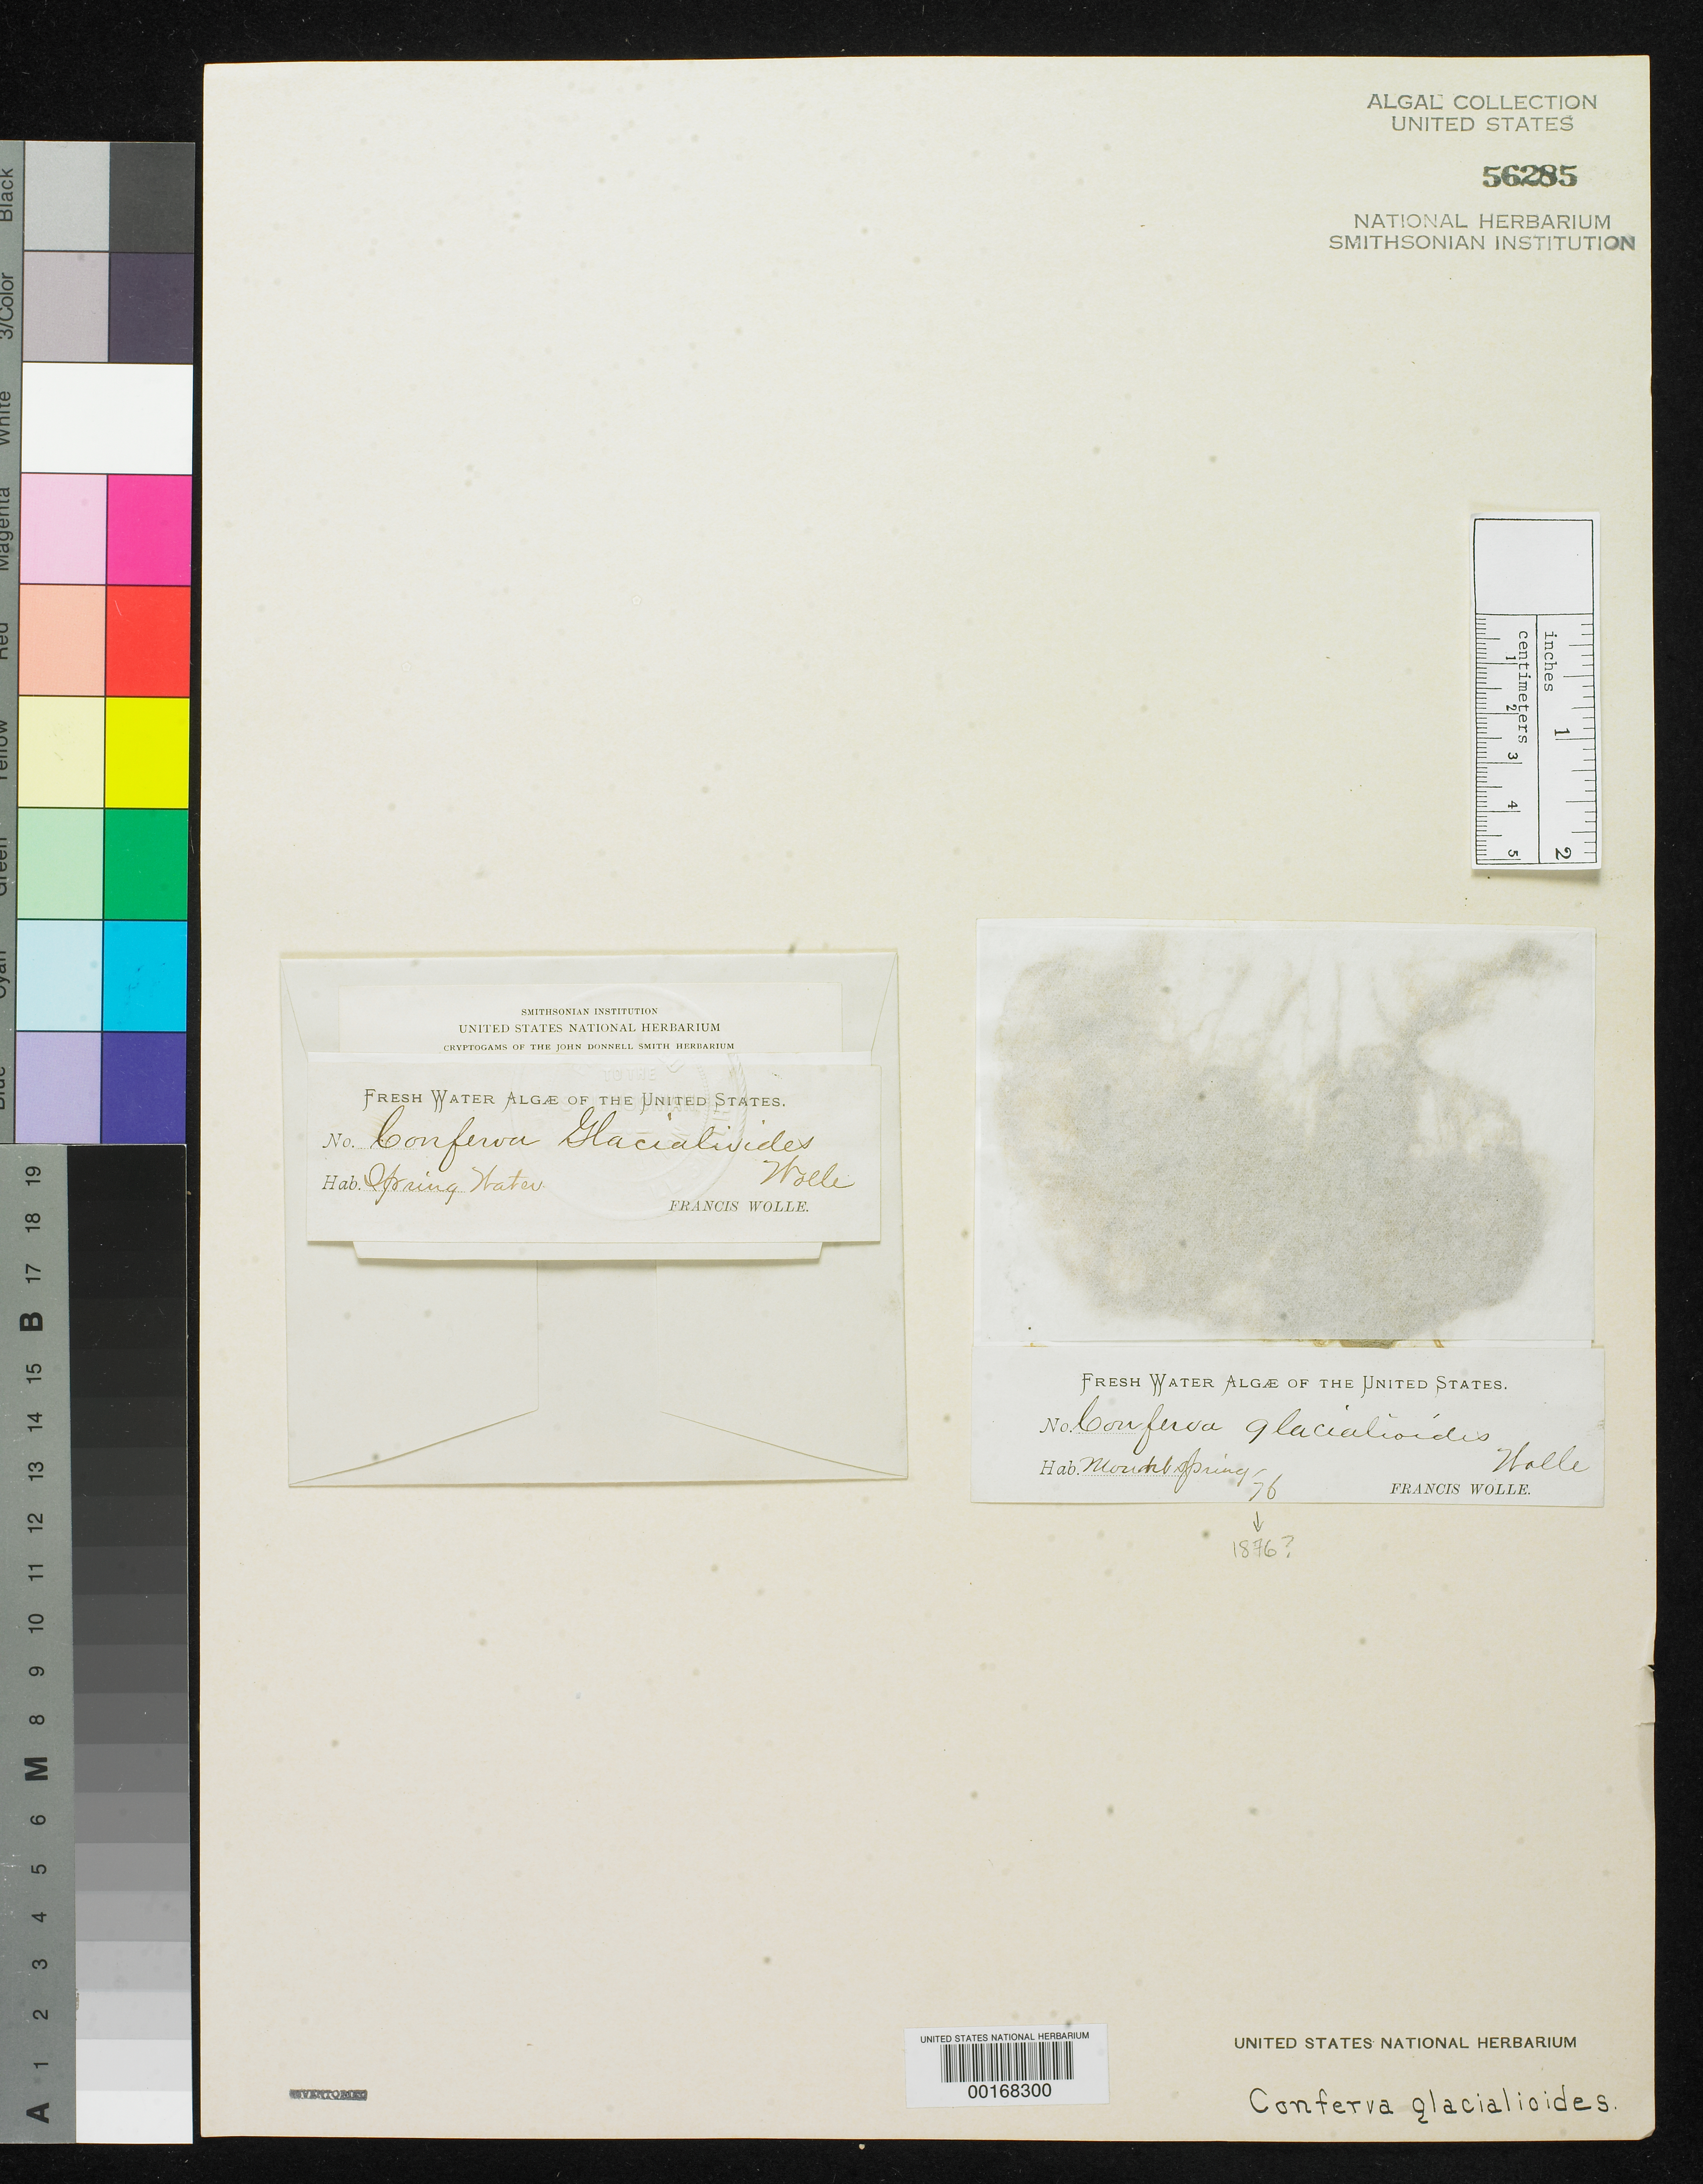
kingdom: Plantae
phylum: Chlorophyta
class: Ulvophyceae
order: Cladophorales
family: Cladophoraceae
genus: Conferva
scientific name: Conferva glacialioides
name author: Wolle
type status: Syntype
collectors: F. Wolle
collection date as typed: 1876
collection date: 1876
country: United States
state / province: Pennsylvania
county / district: Lehigh County / Northampton County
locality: Near Bethlehem.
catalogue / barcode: US 56285